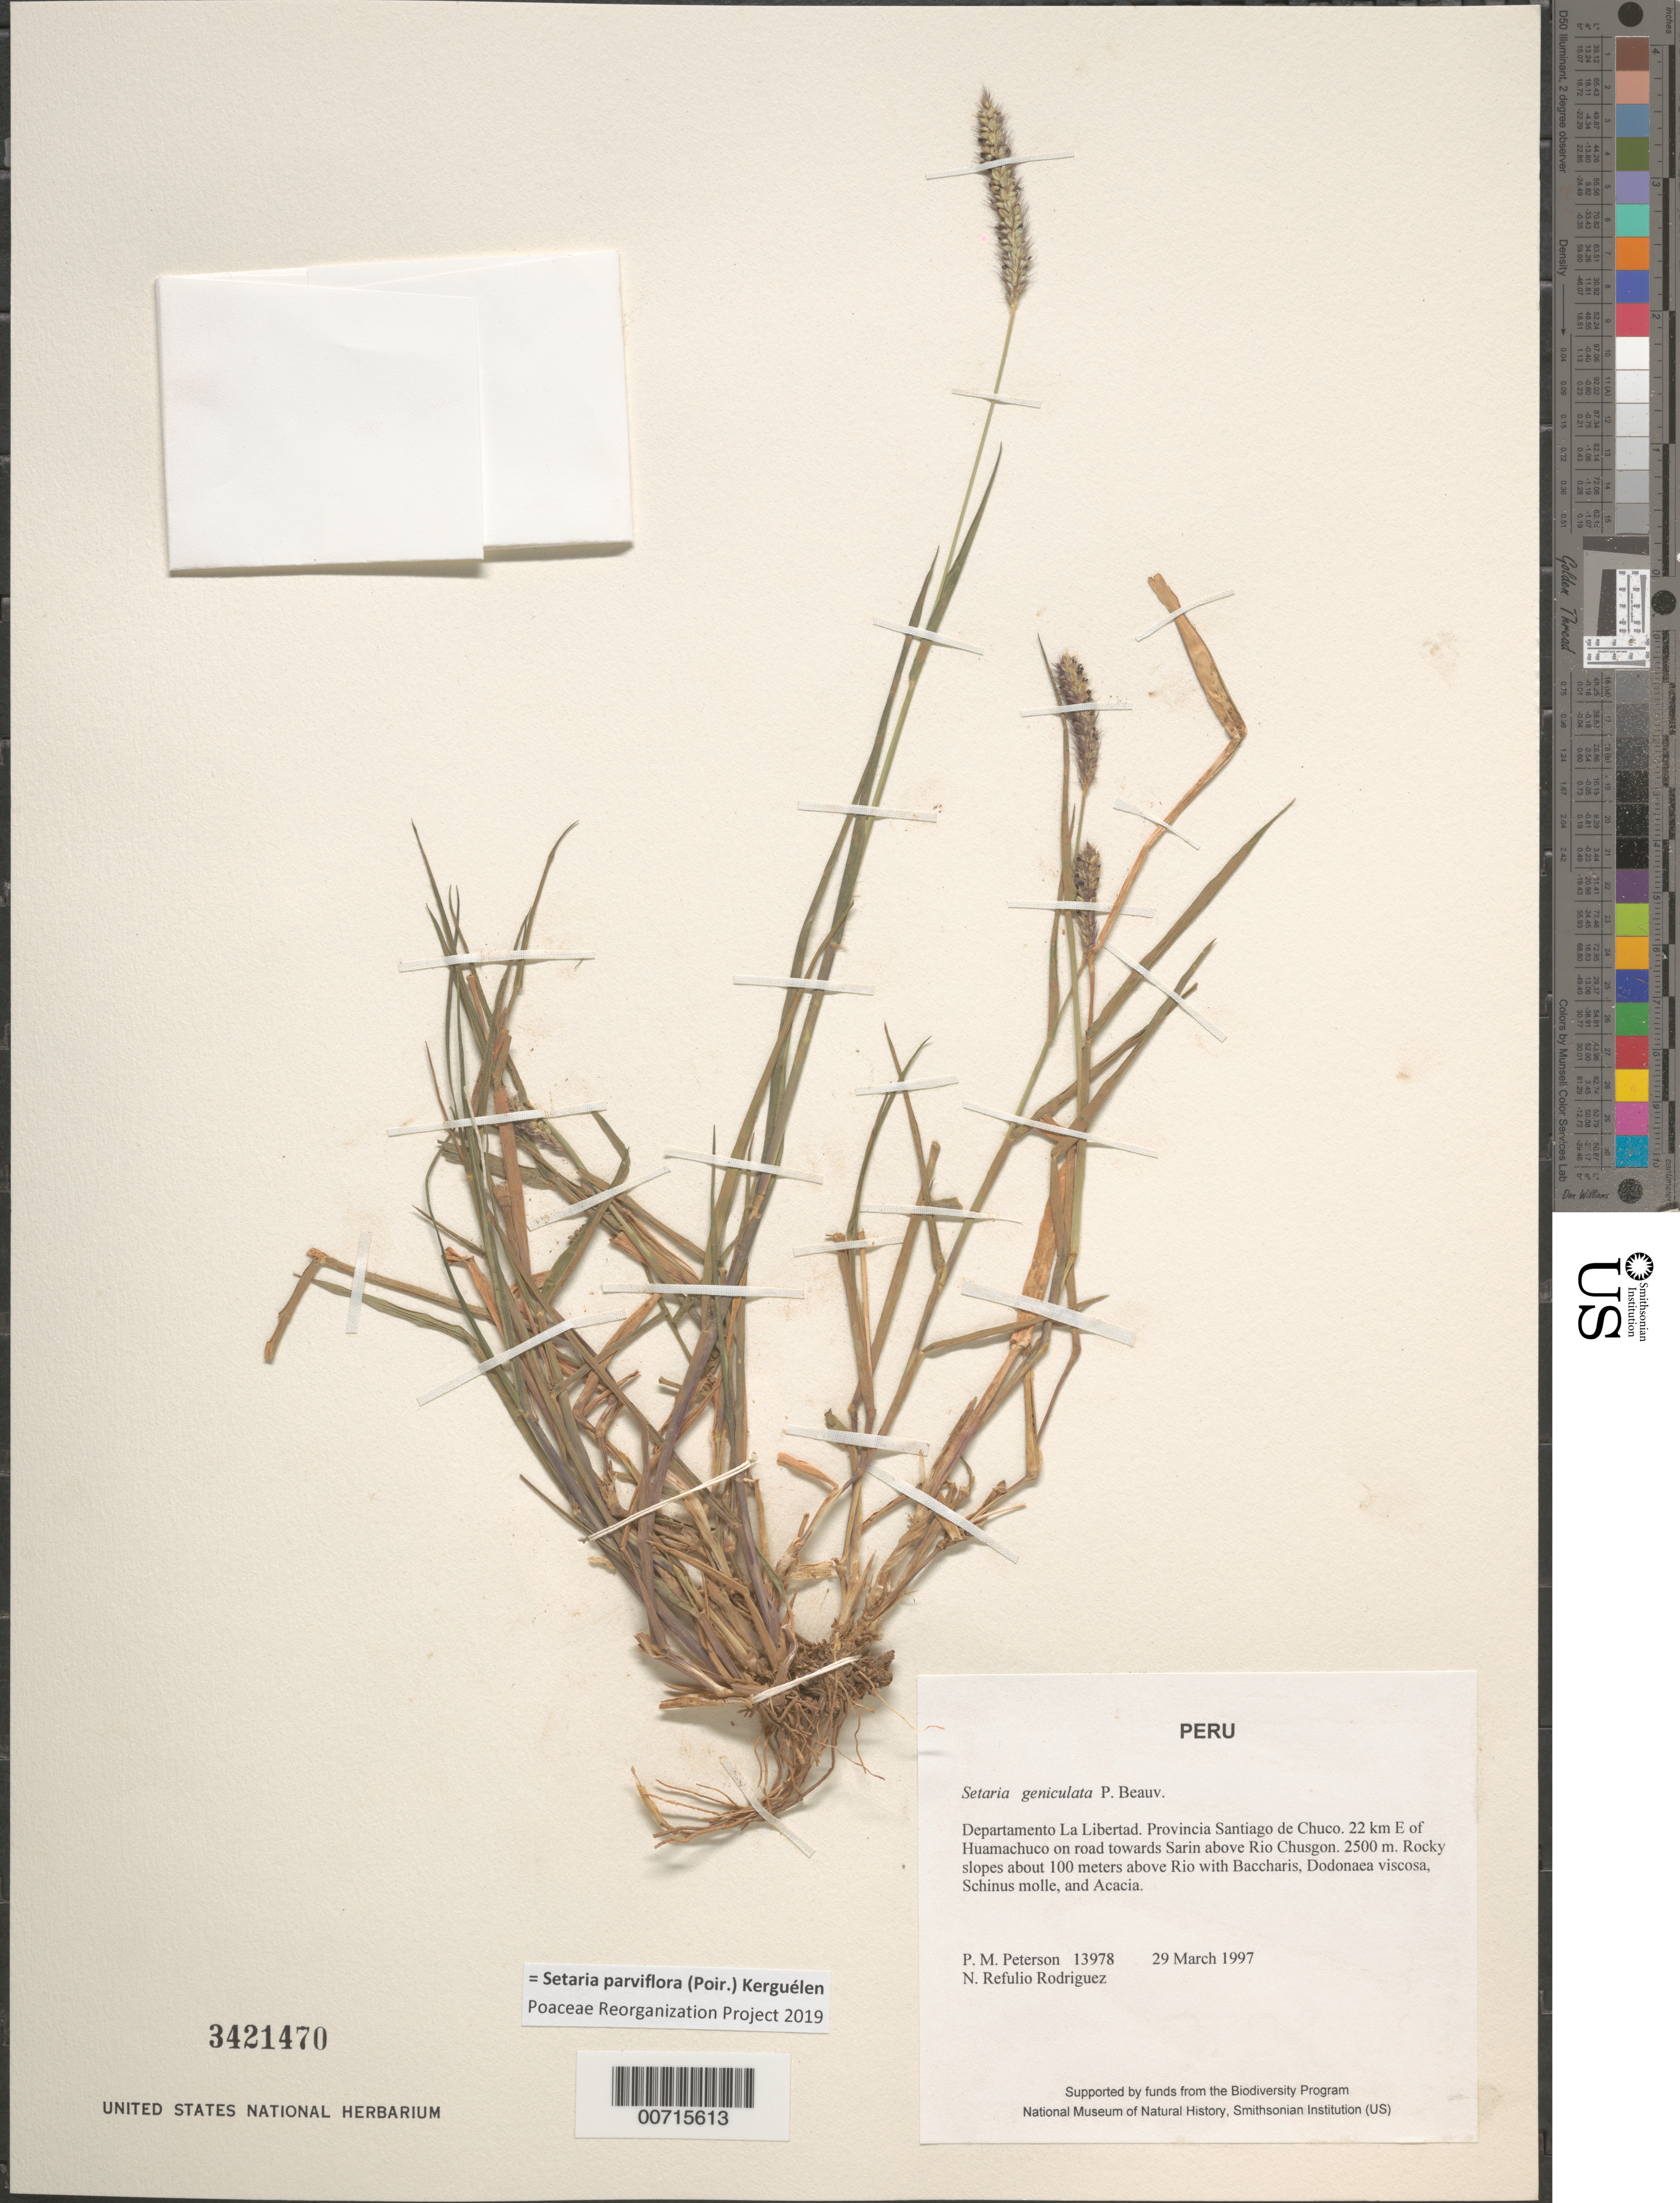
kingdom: Plantae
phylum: Tracheophyta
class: Liliopsida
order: Poales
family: Poaceae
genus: Setaria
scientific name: Setaria parviflora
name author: (Poir.) Kerguélen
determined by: Poaceae Reorganization Project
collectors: P. M. Peterson & N. Refulio-Rodríguez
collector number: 13978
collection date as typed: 29 Mar 1997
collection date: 1997-03-29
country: Peru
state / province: La Libertad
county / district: Santiago de Chuco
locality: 22 km E of Huamachuco on road towards Sarin above Rio Chusgon.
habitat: Rocky slopes about 100 meters above Rio with Baccharis, Dodonaea viscosa, Schinus molle, and Acacia.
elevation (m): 2500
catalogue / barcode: US 3421470